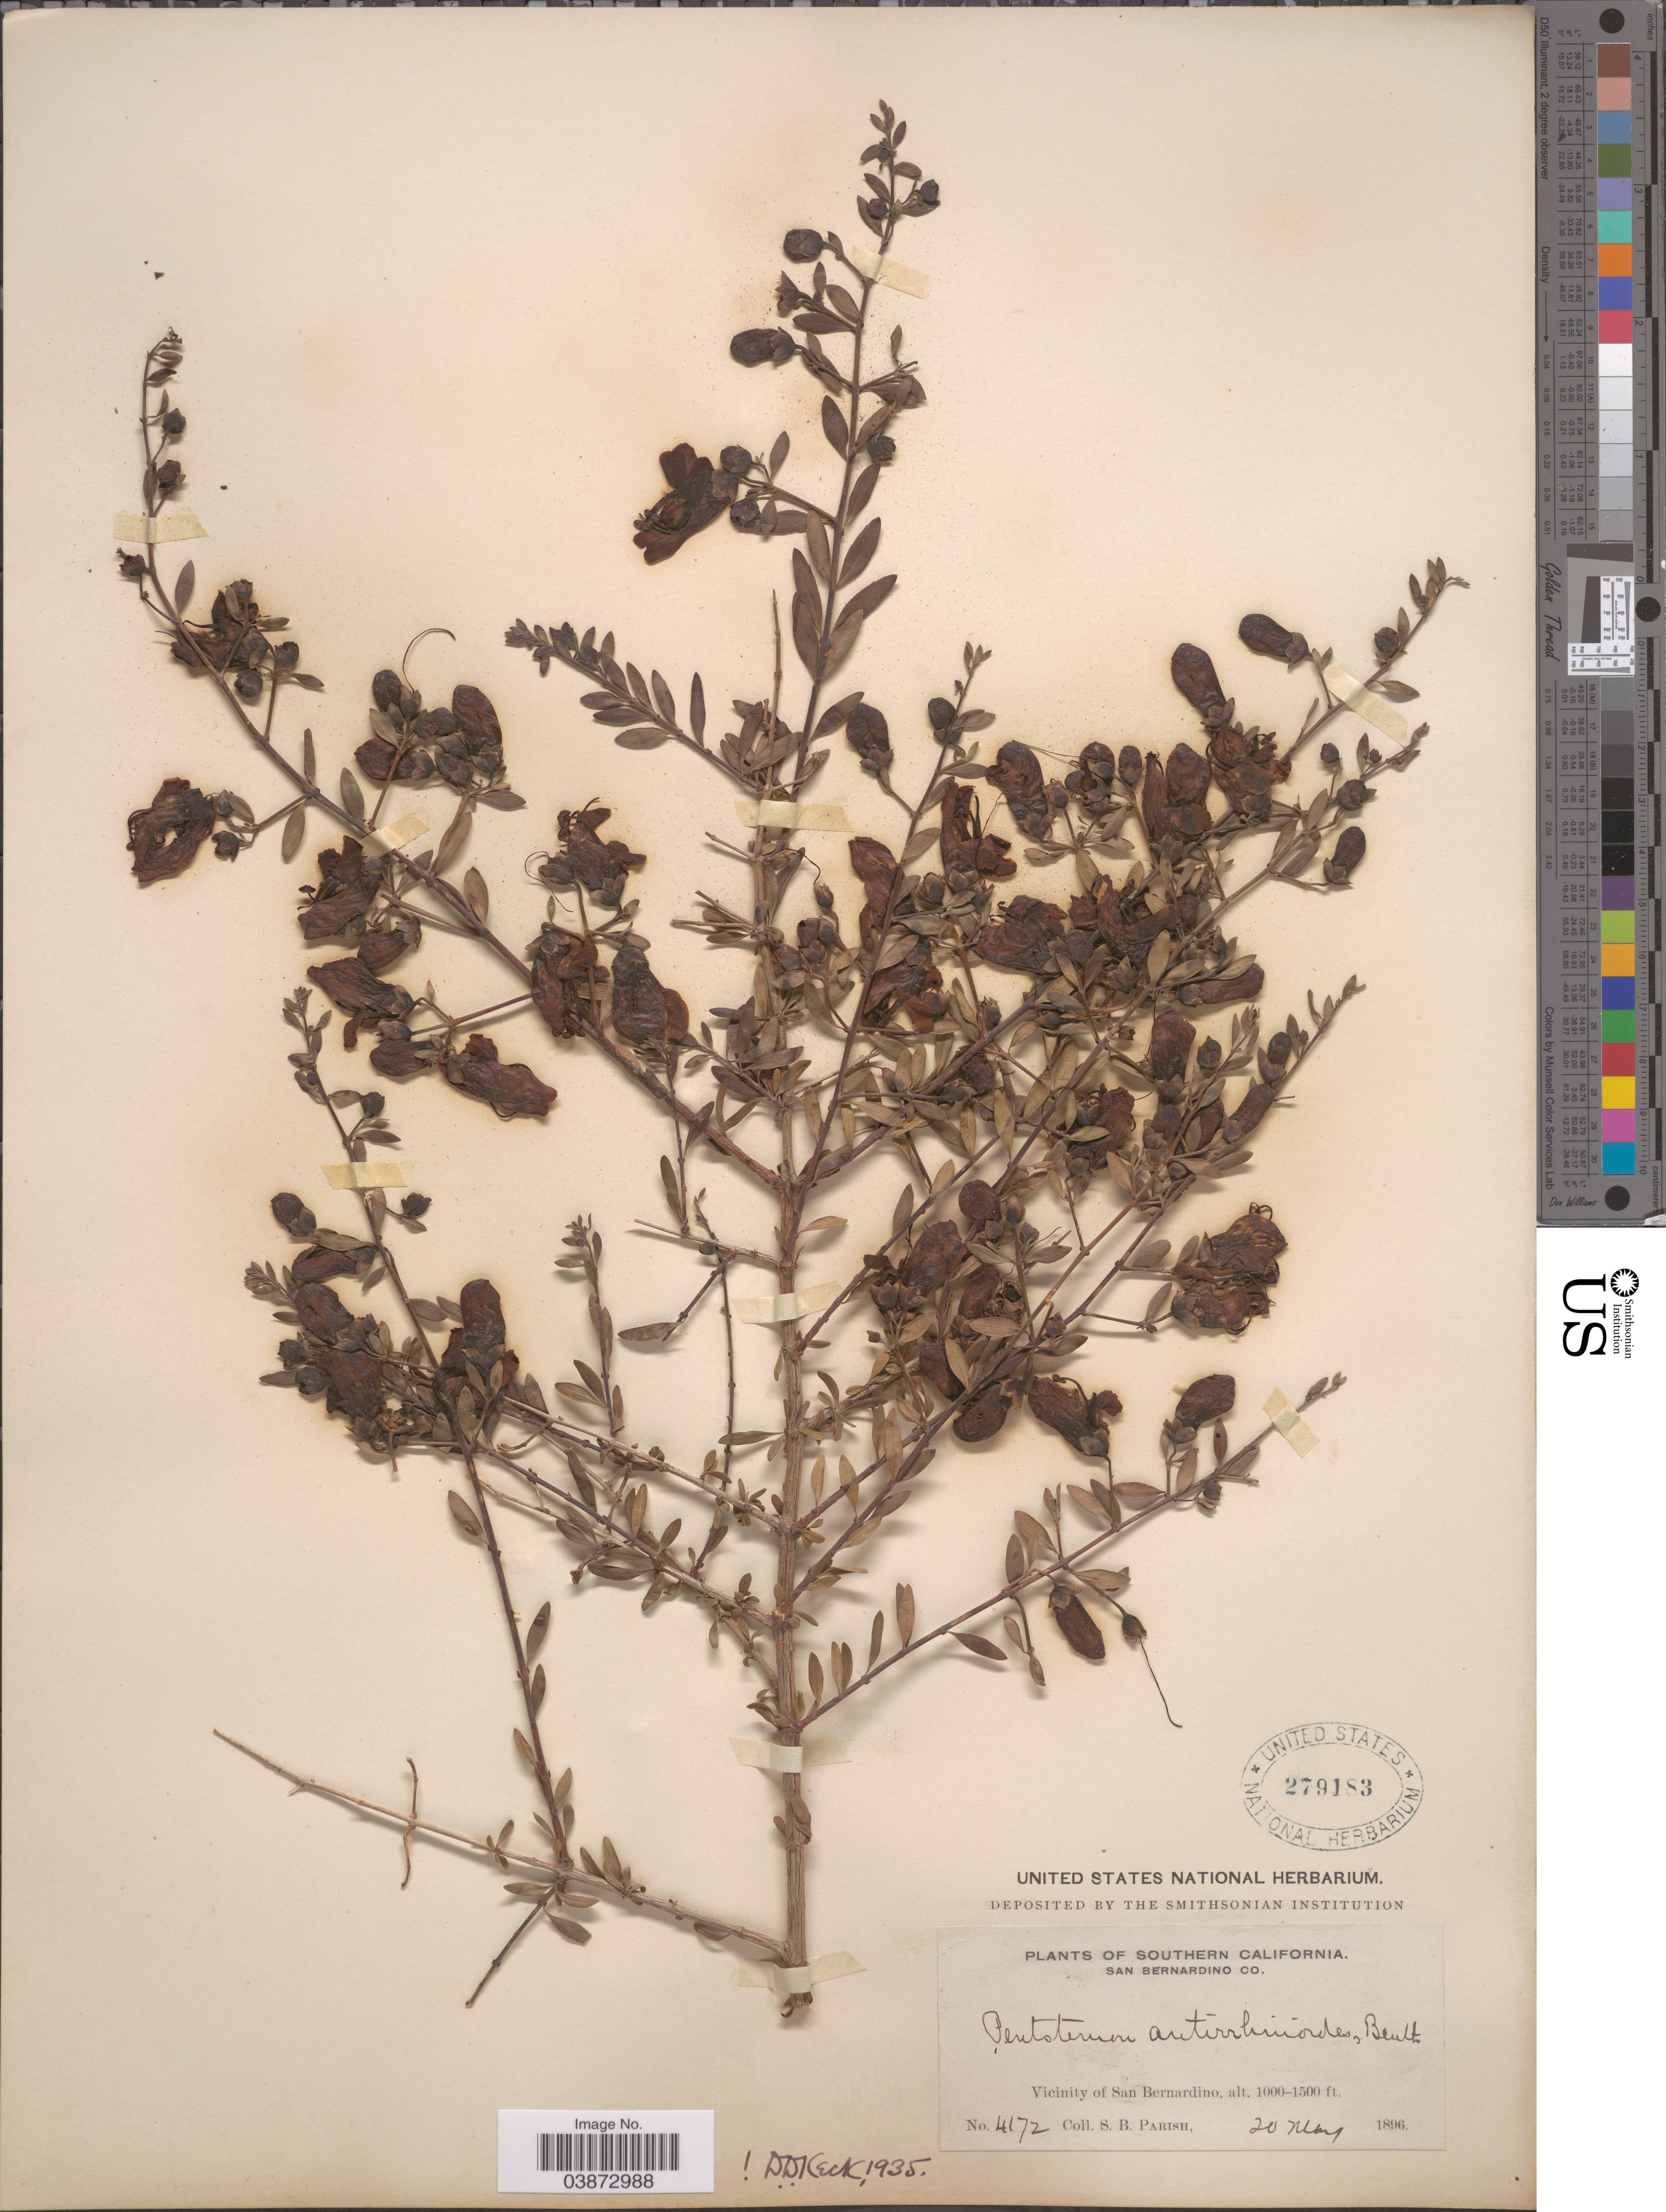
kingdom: Plantae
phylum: Tracheophyta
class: Magnoliopsida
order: Lamiales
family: Plantaginaceae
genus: Penstemon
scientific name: Penstemon antirrhinoides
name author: Benth.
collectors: S. B. Parish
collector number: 4172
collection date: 1896-05-20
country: United States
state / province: California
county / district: San Bernardino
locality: Southern California. San Bernardino Co. Vicinity of San Bernardino.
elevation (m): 305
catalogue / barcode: US 279183